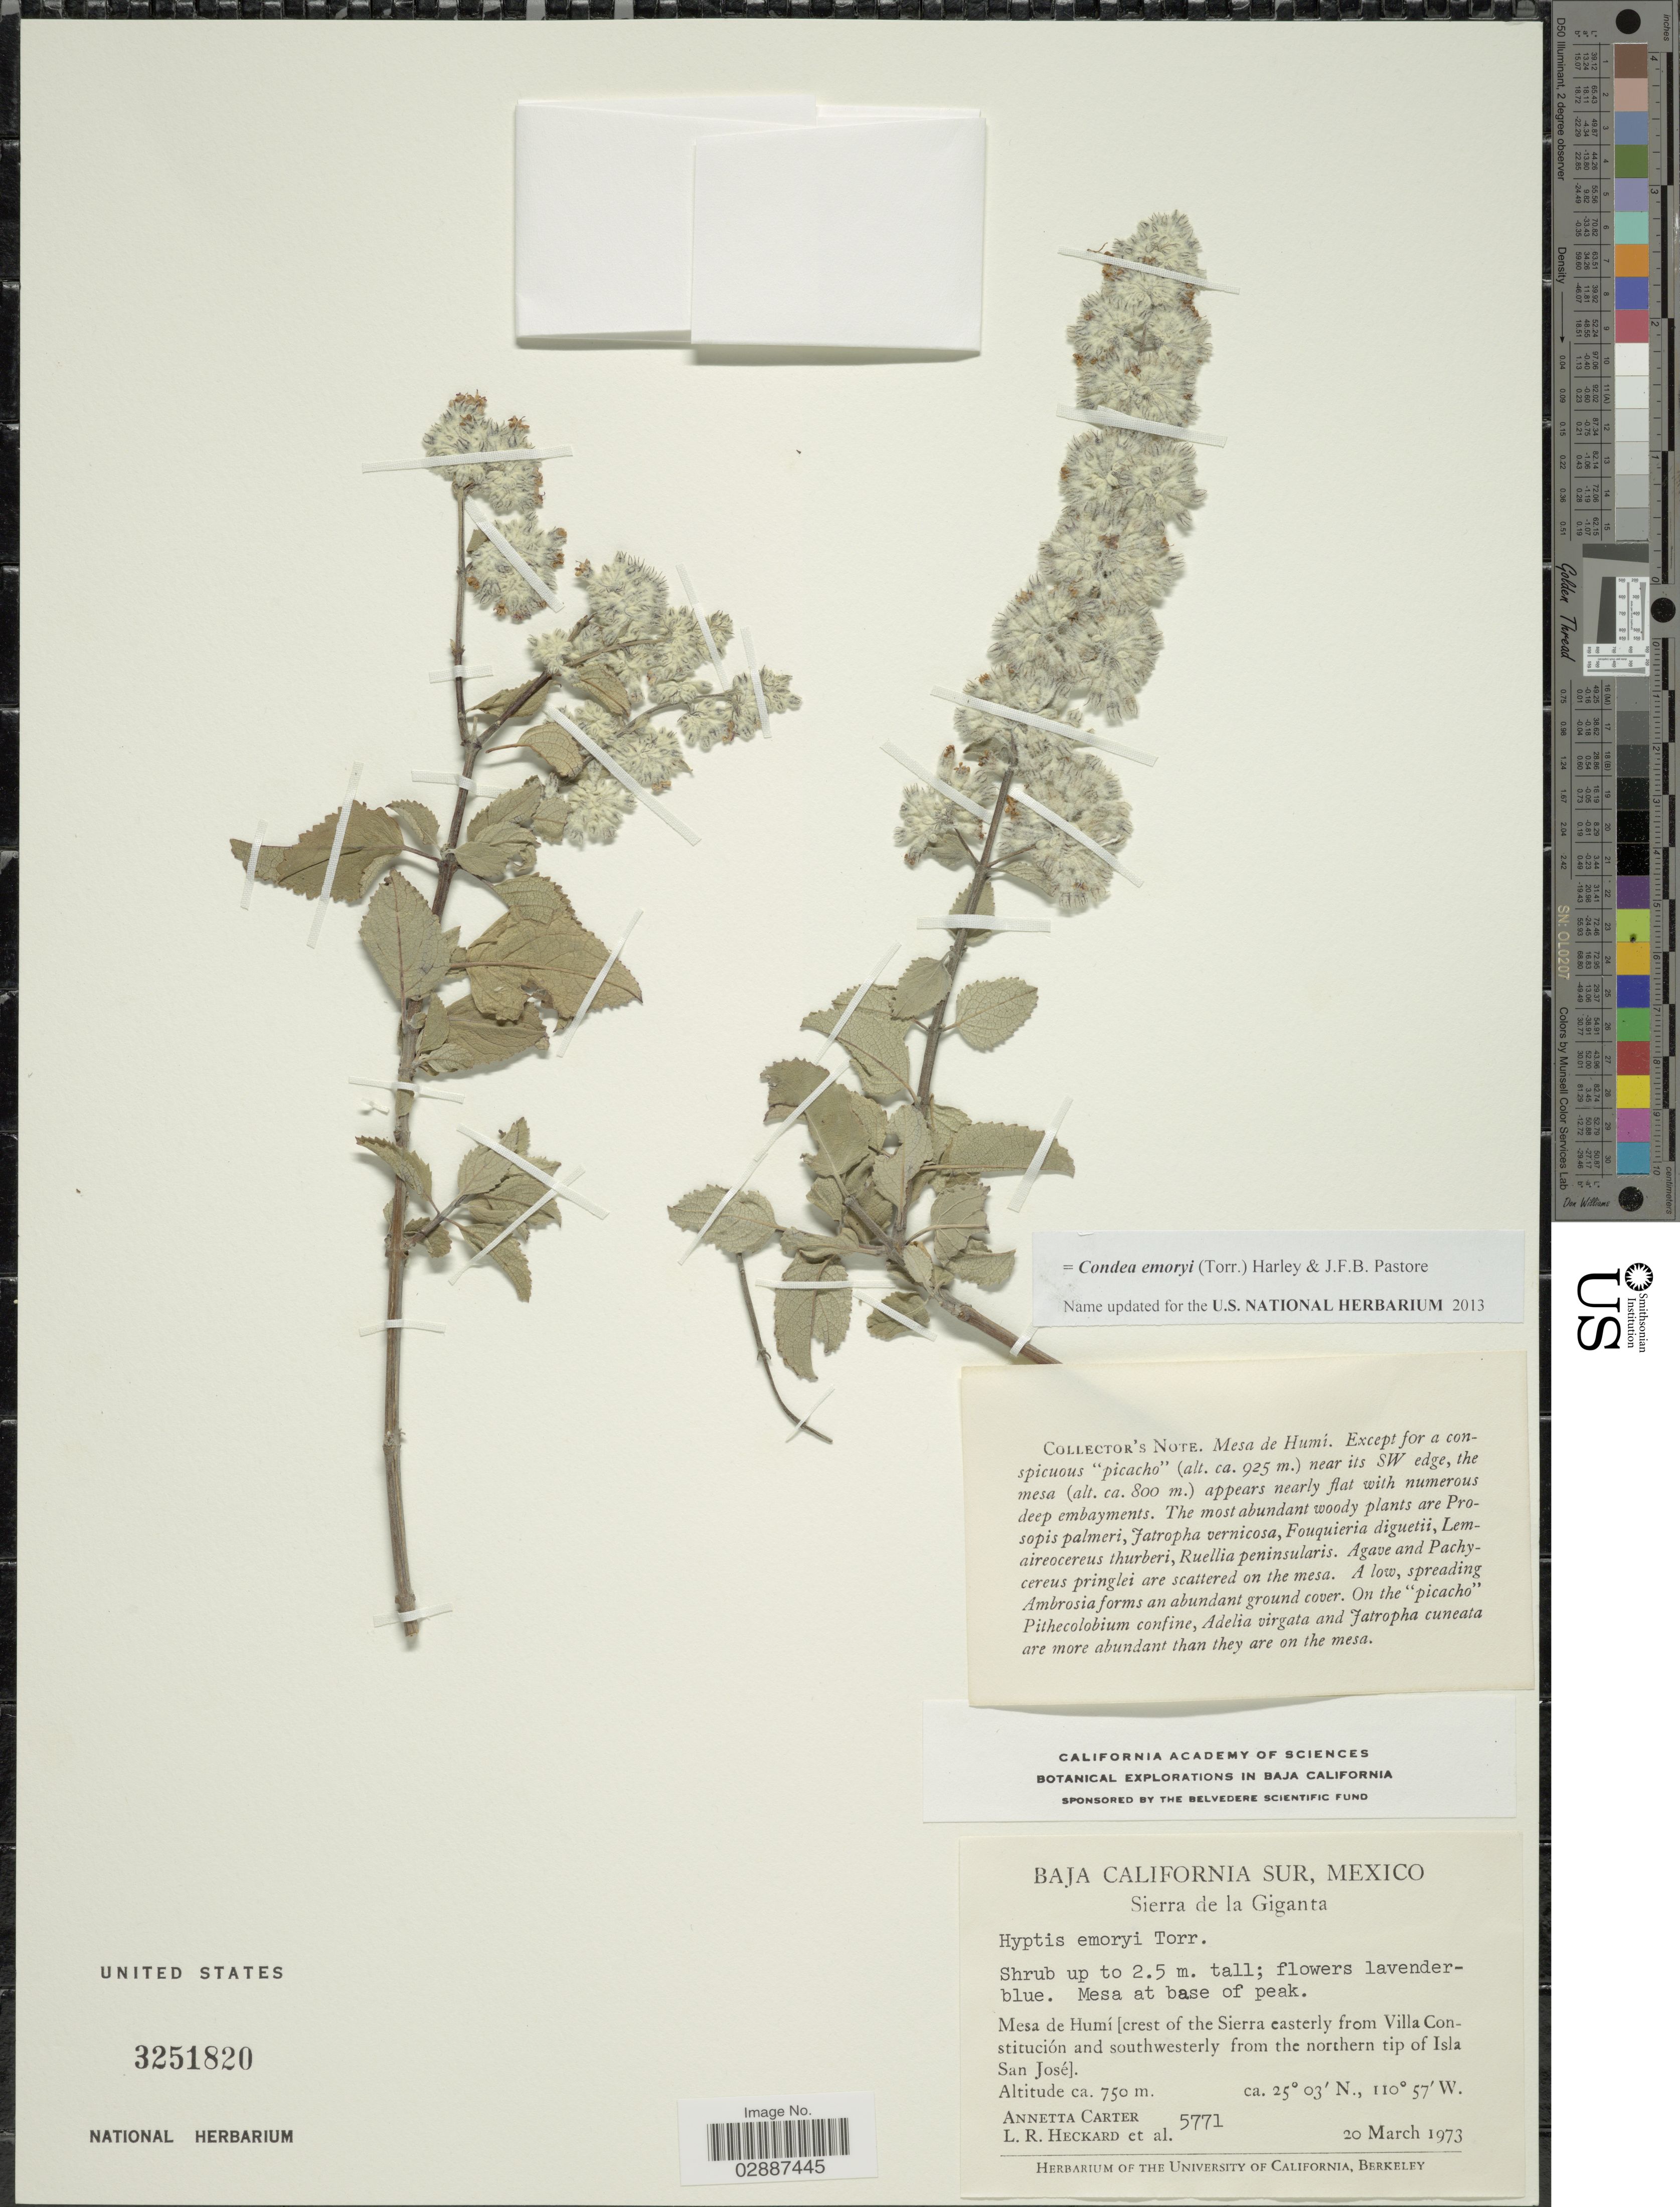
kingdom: Plantae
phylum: Tracheophyta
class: Magnoliopsida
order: Lamiales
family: Lamiaceae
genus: Condea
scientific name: Condea emoryi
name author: (Torr.) Harley & J.F.B. Pastore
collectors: A. Carter, L. R. Heckard & et al.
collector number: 5771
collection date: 1973-03-20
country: Mexico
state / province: Baja California Sur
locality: Sierra de la Giganta. Mesa de Humí [crest of the Sierra easterly from Villa Constitución and southwesterly from the northern tip of Isla San José].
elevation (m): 750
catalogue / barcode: US 3251820